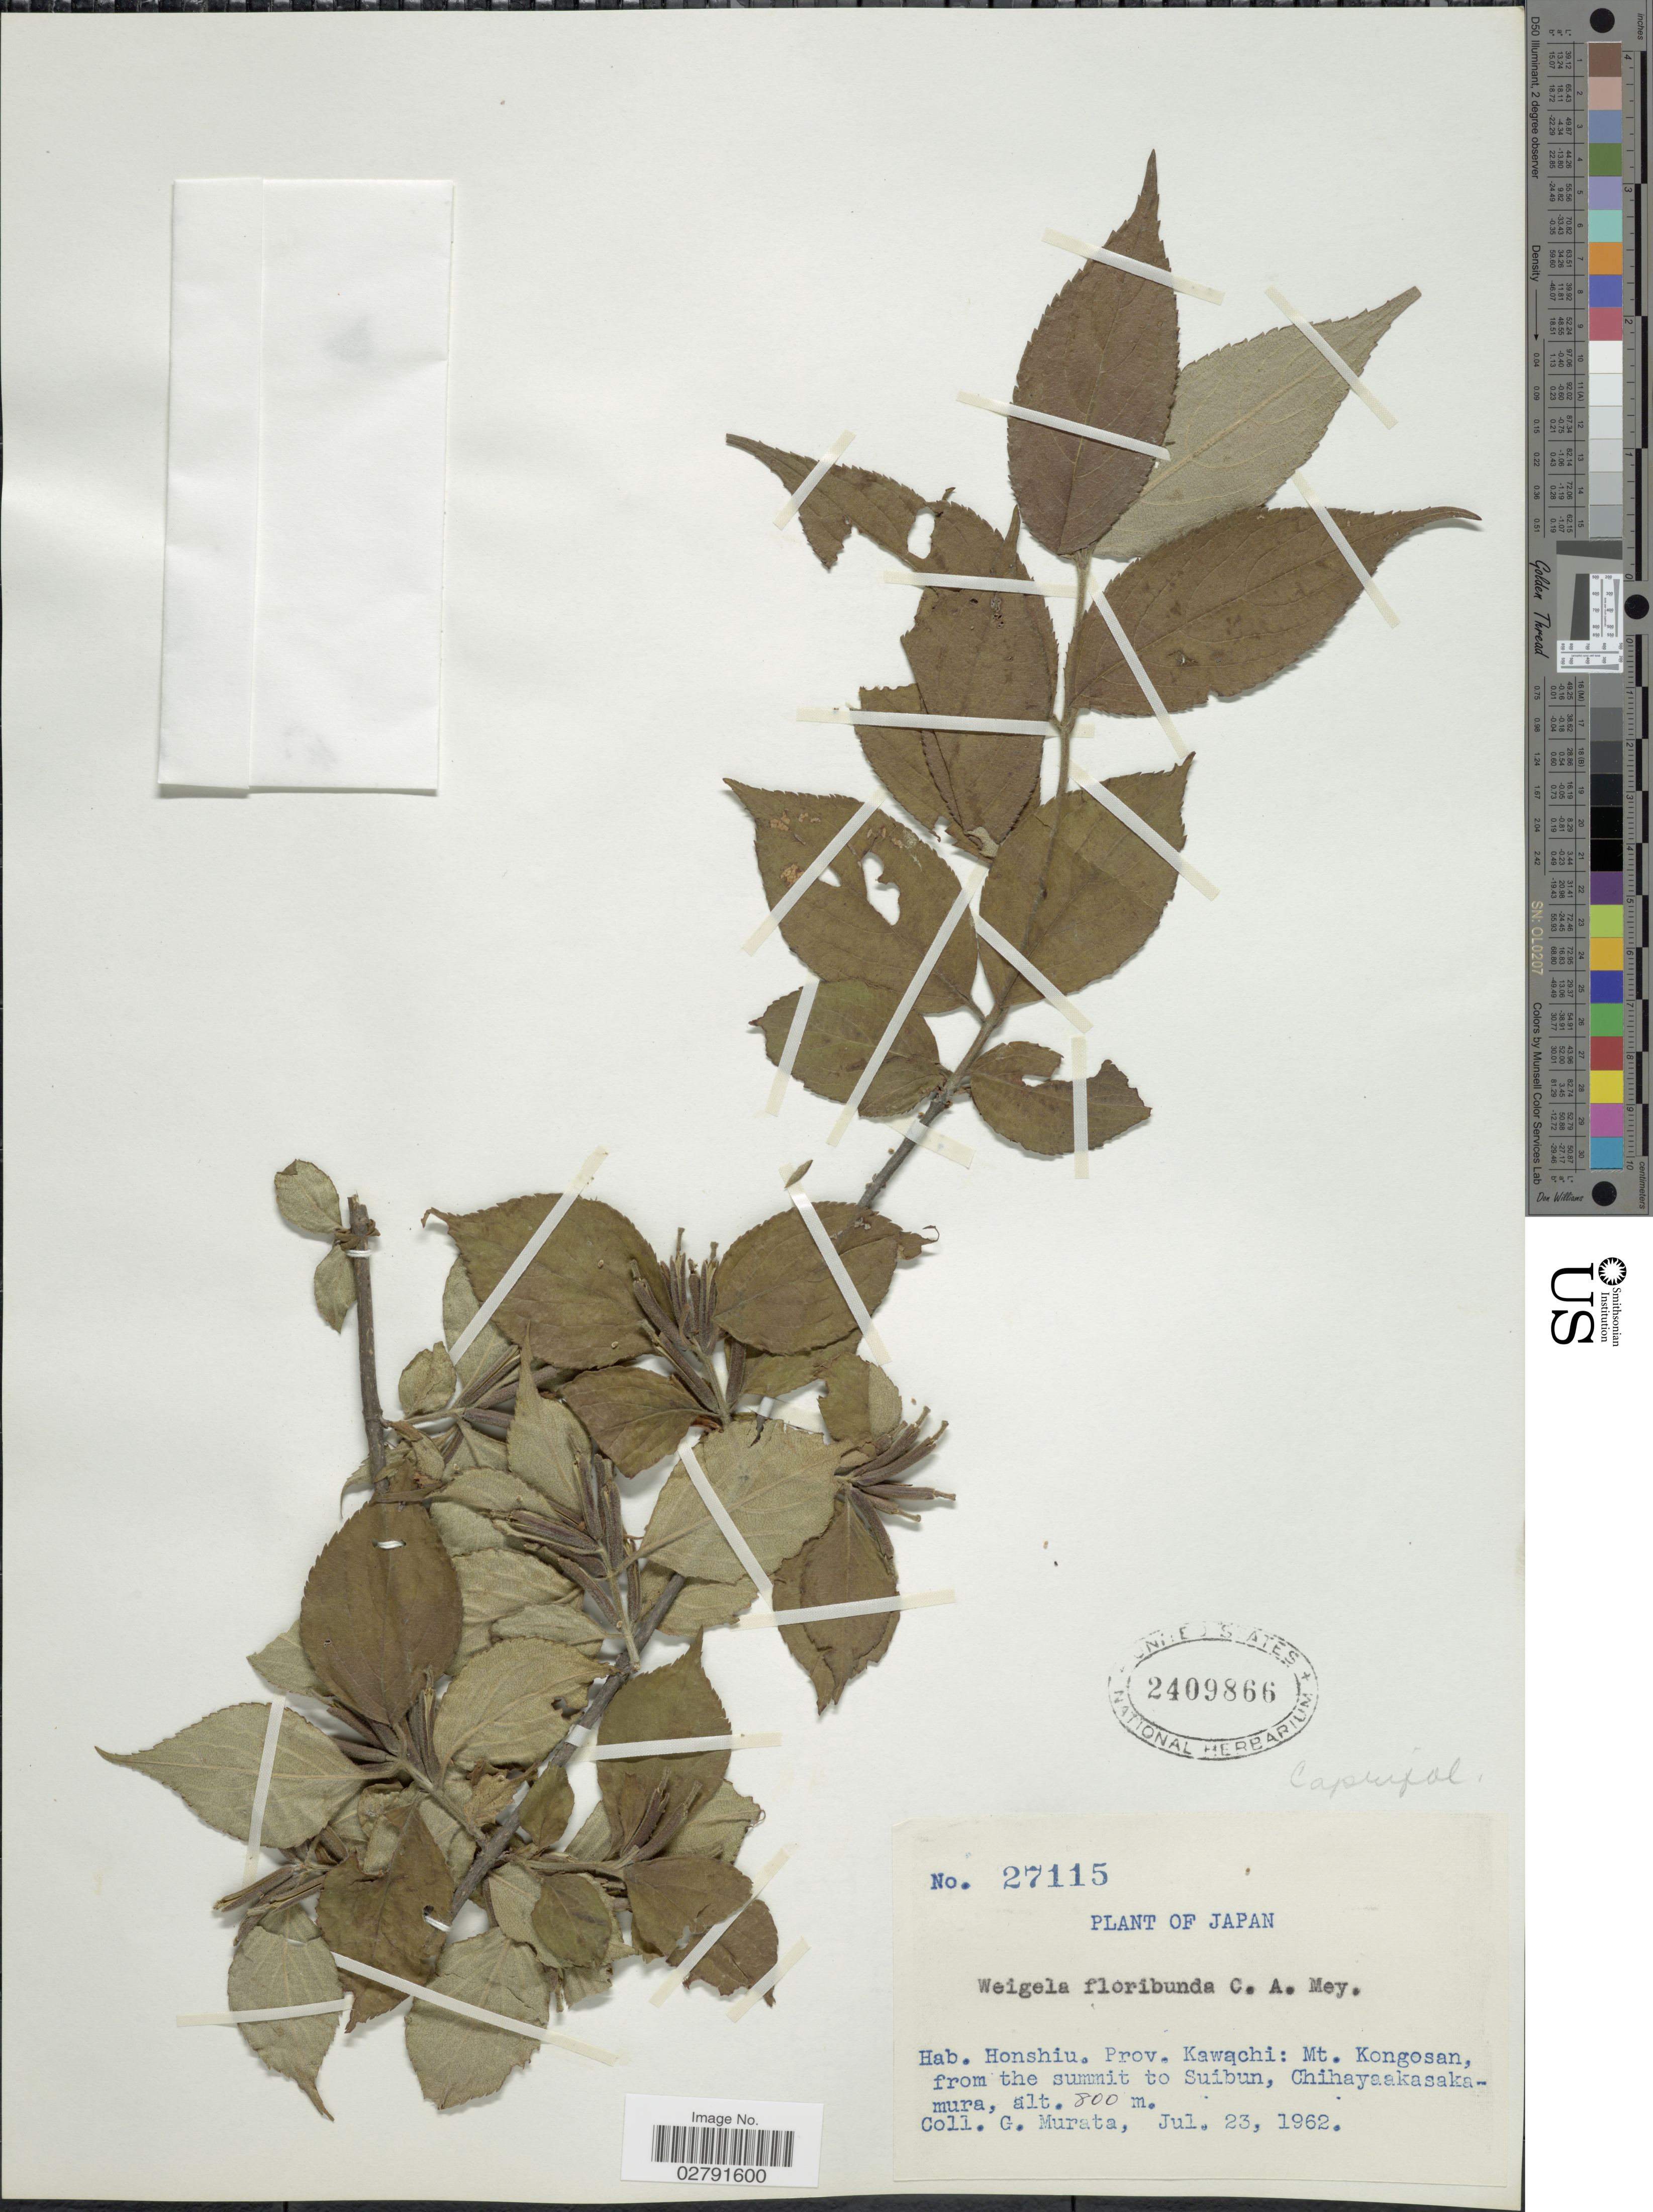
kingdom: Plantae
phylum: Tracheophyta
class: Magnoliopsida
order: Dipsacales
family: Caprifoliaceae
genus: Diervilla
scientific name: Diervilla floribunda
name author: Siebold & Zucc.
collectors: G. Murata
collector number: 27115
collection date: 1962-07-23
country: Japan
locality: Honshiu. Prov. Kawachi: Mt. Kongosan, from the summit to Suibun, Chihayaakasakamura.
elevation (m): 800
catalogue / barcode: US 2409866